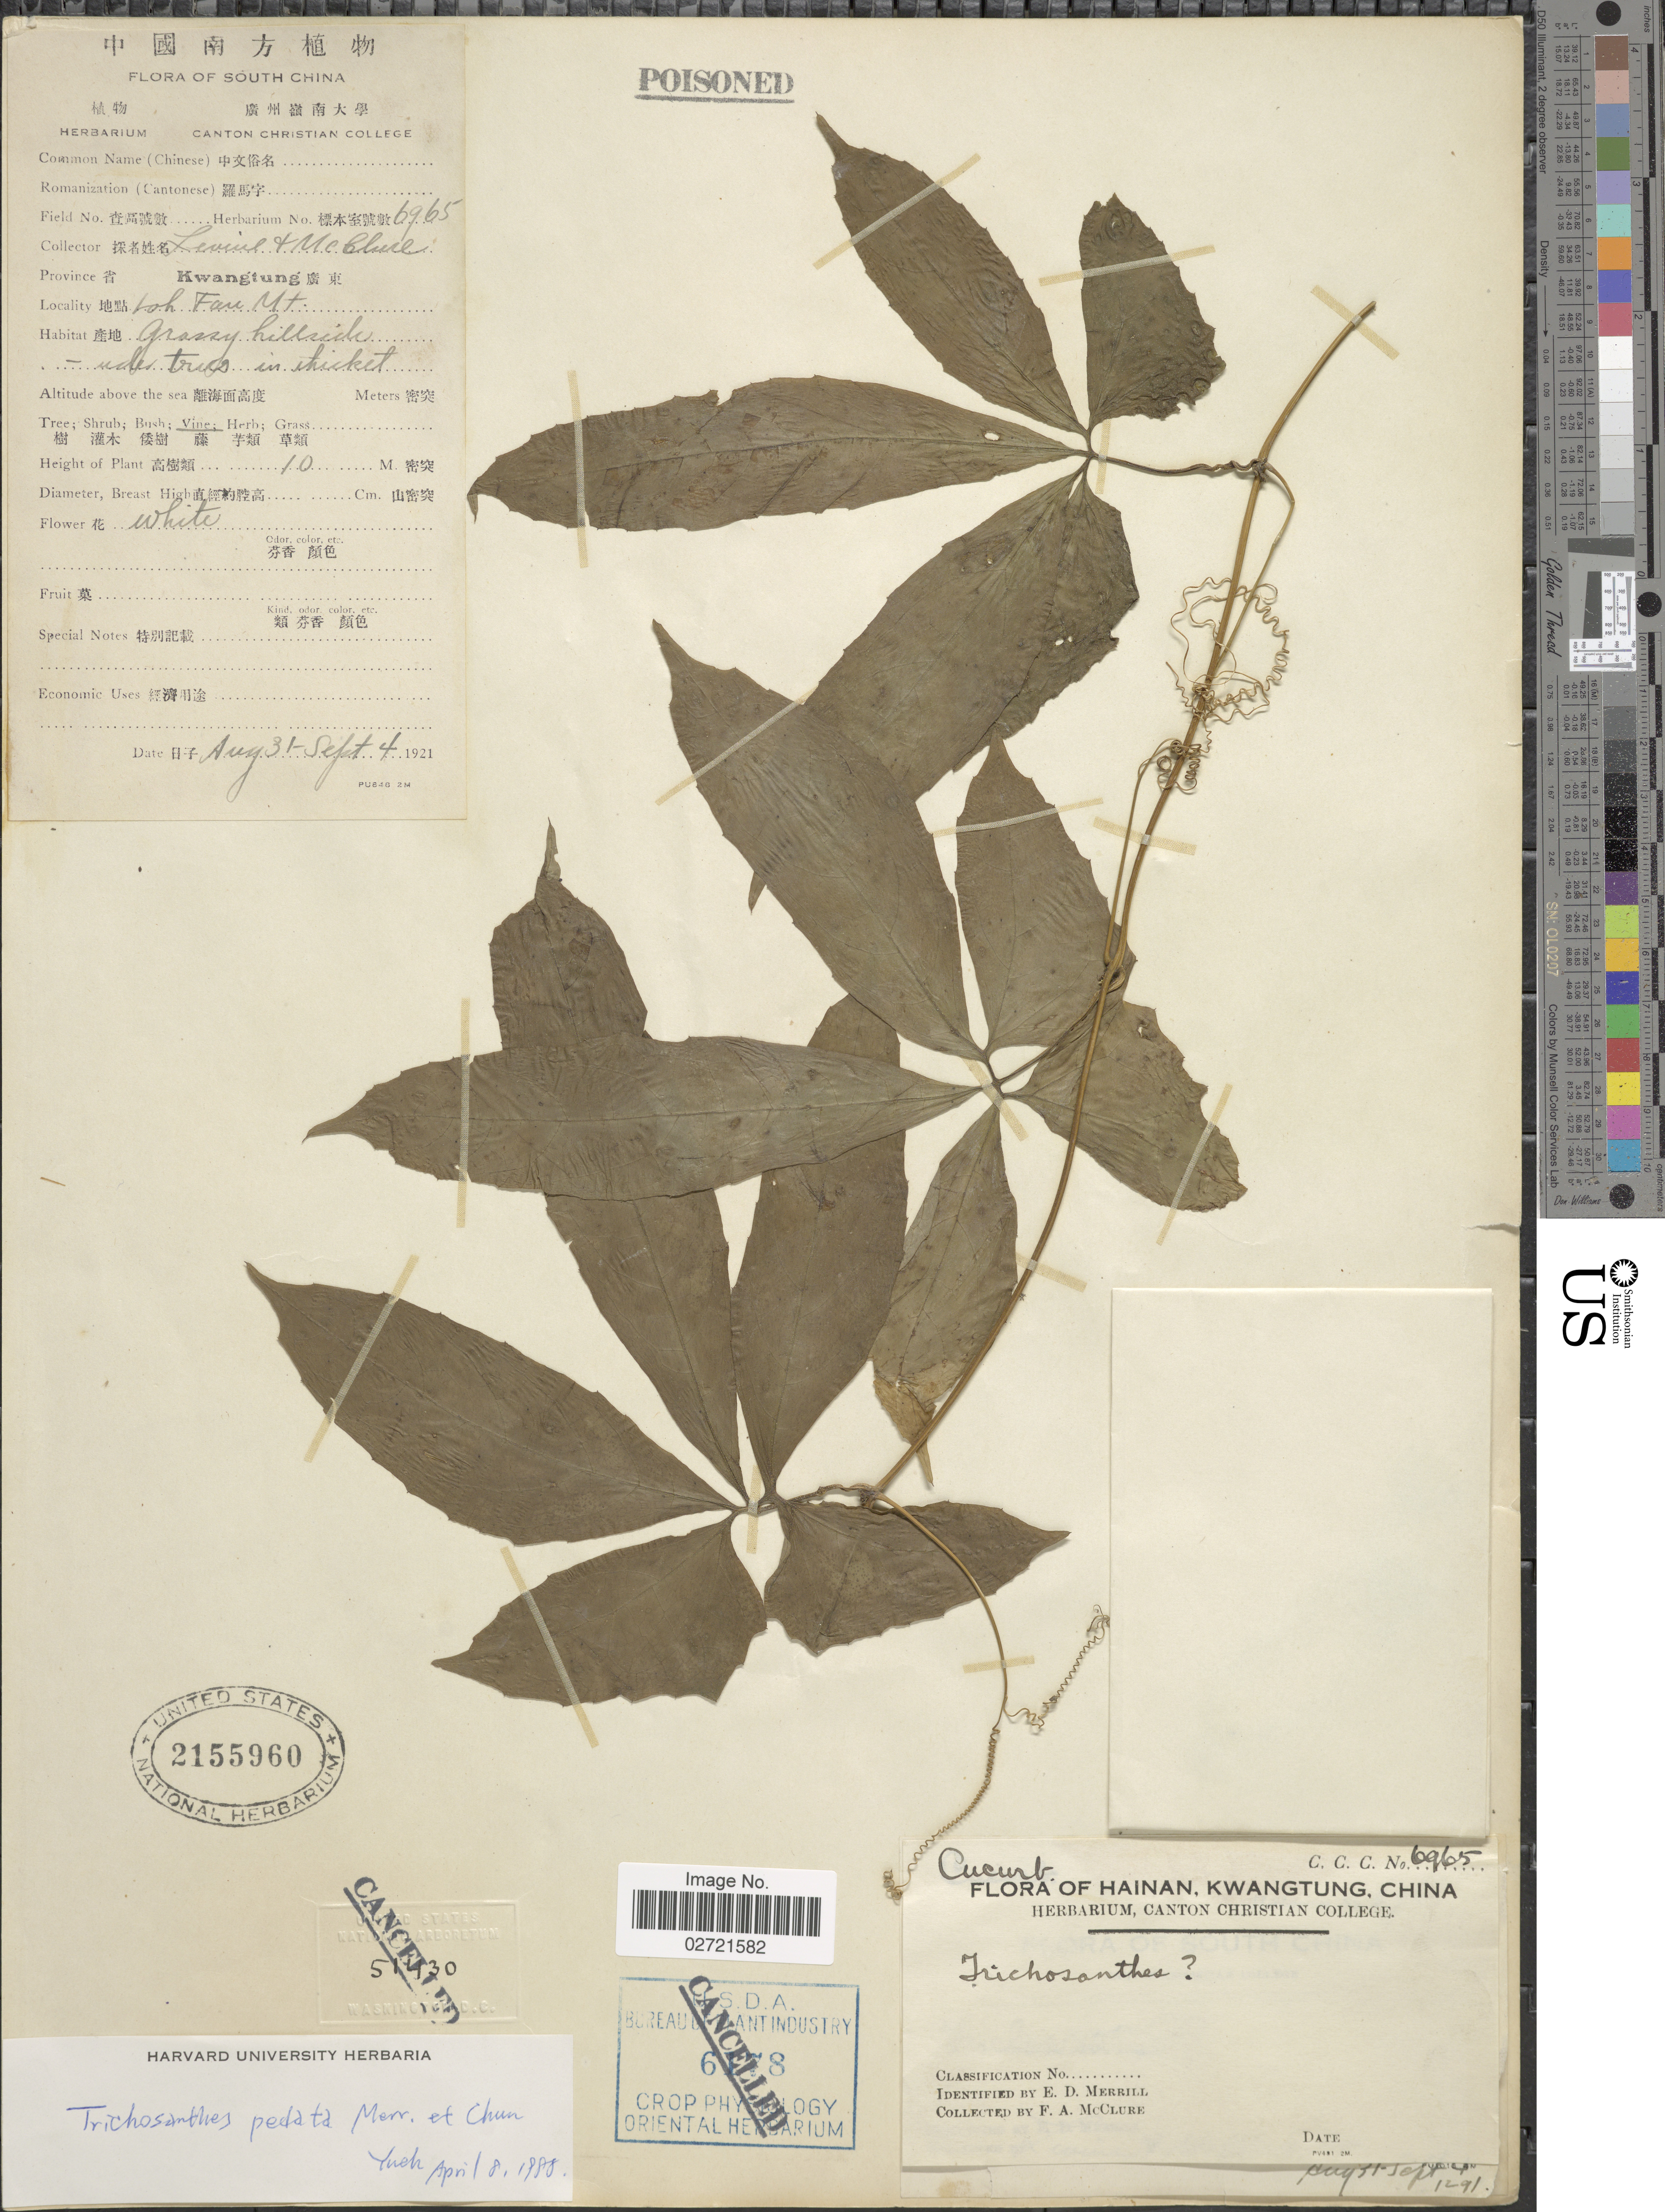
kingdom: Plantae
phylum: Tracheophyta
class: Magnoliopsida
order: Cucurbitales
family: Cucurbitaceae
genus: Trichosanthes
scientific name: Trichosanthes pedata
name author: Merr. & Chun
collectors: F. A. McClure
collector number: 6965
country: China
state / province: Guangdong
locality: Kwangtung, Loh Fau Mt.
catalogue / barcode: US 2155960